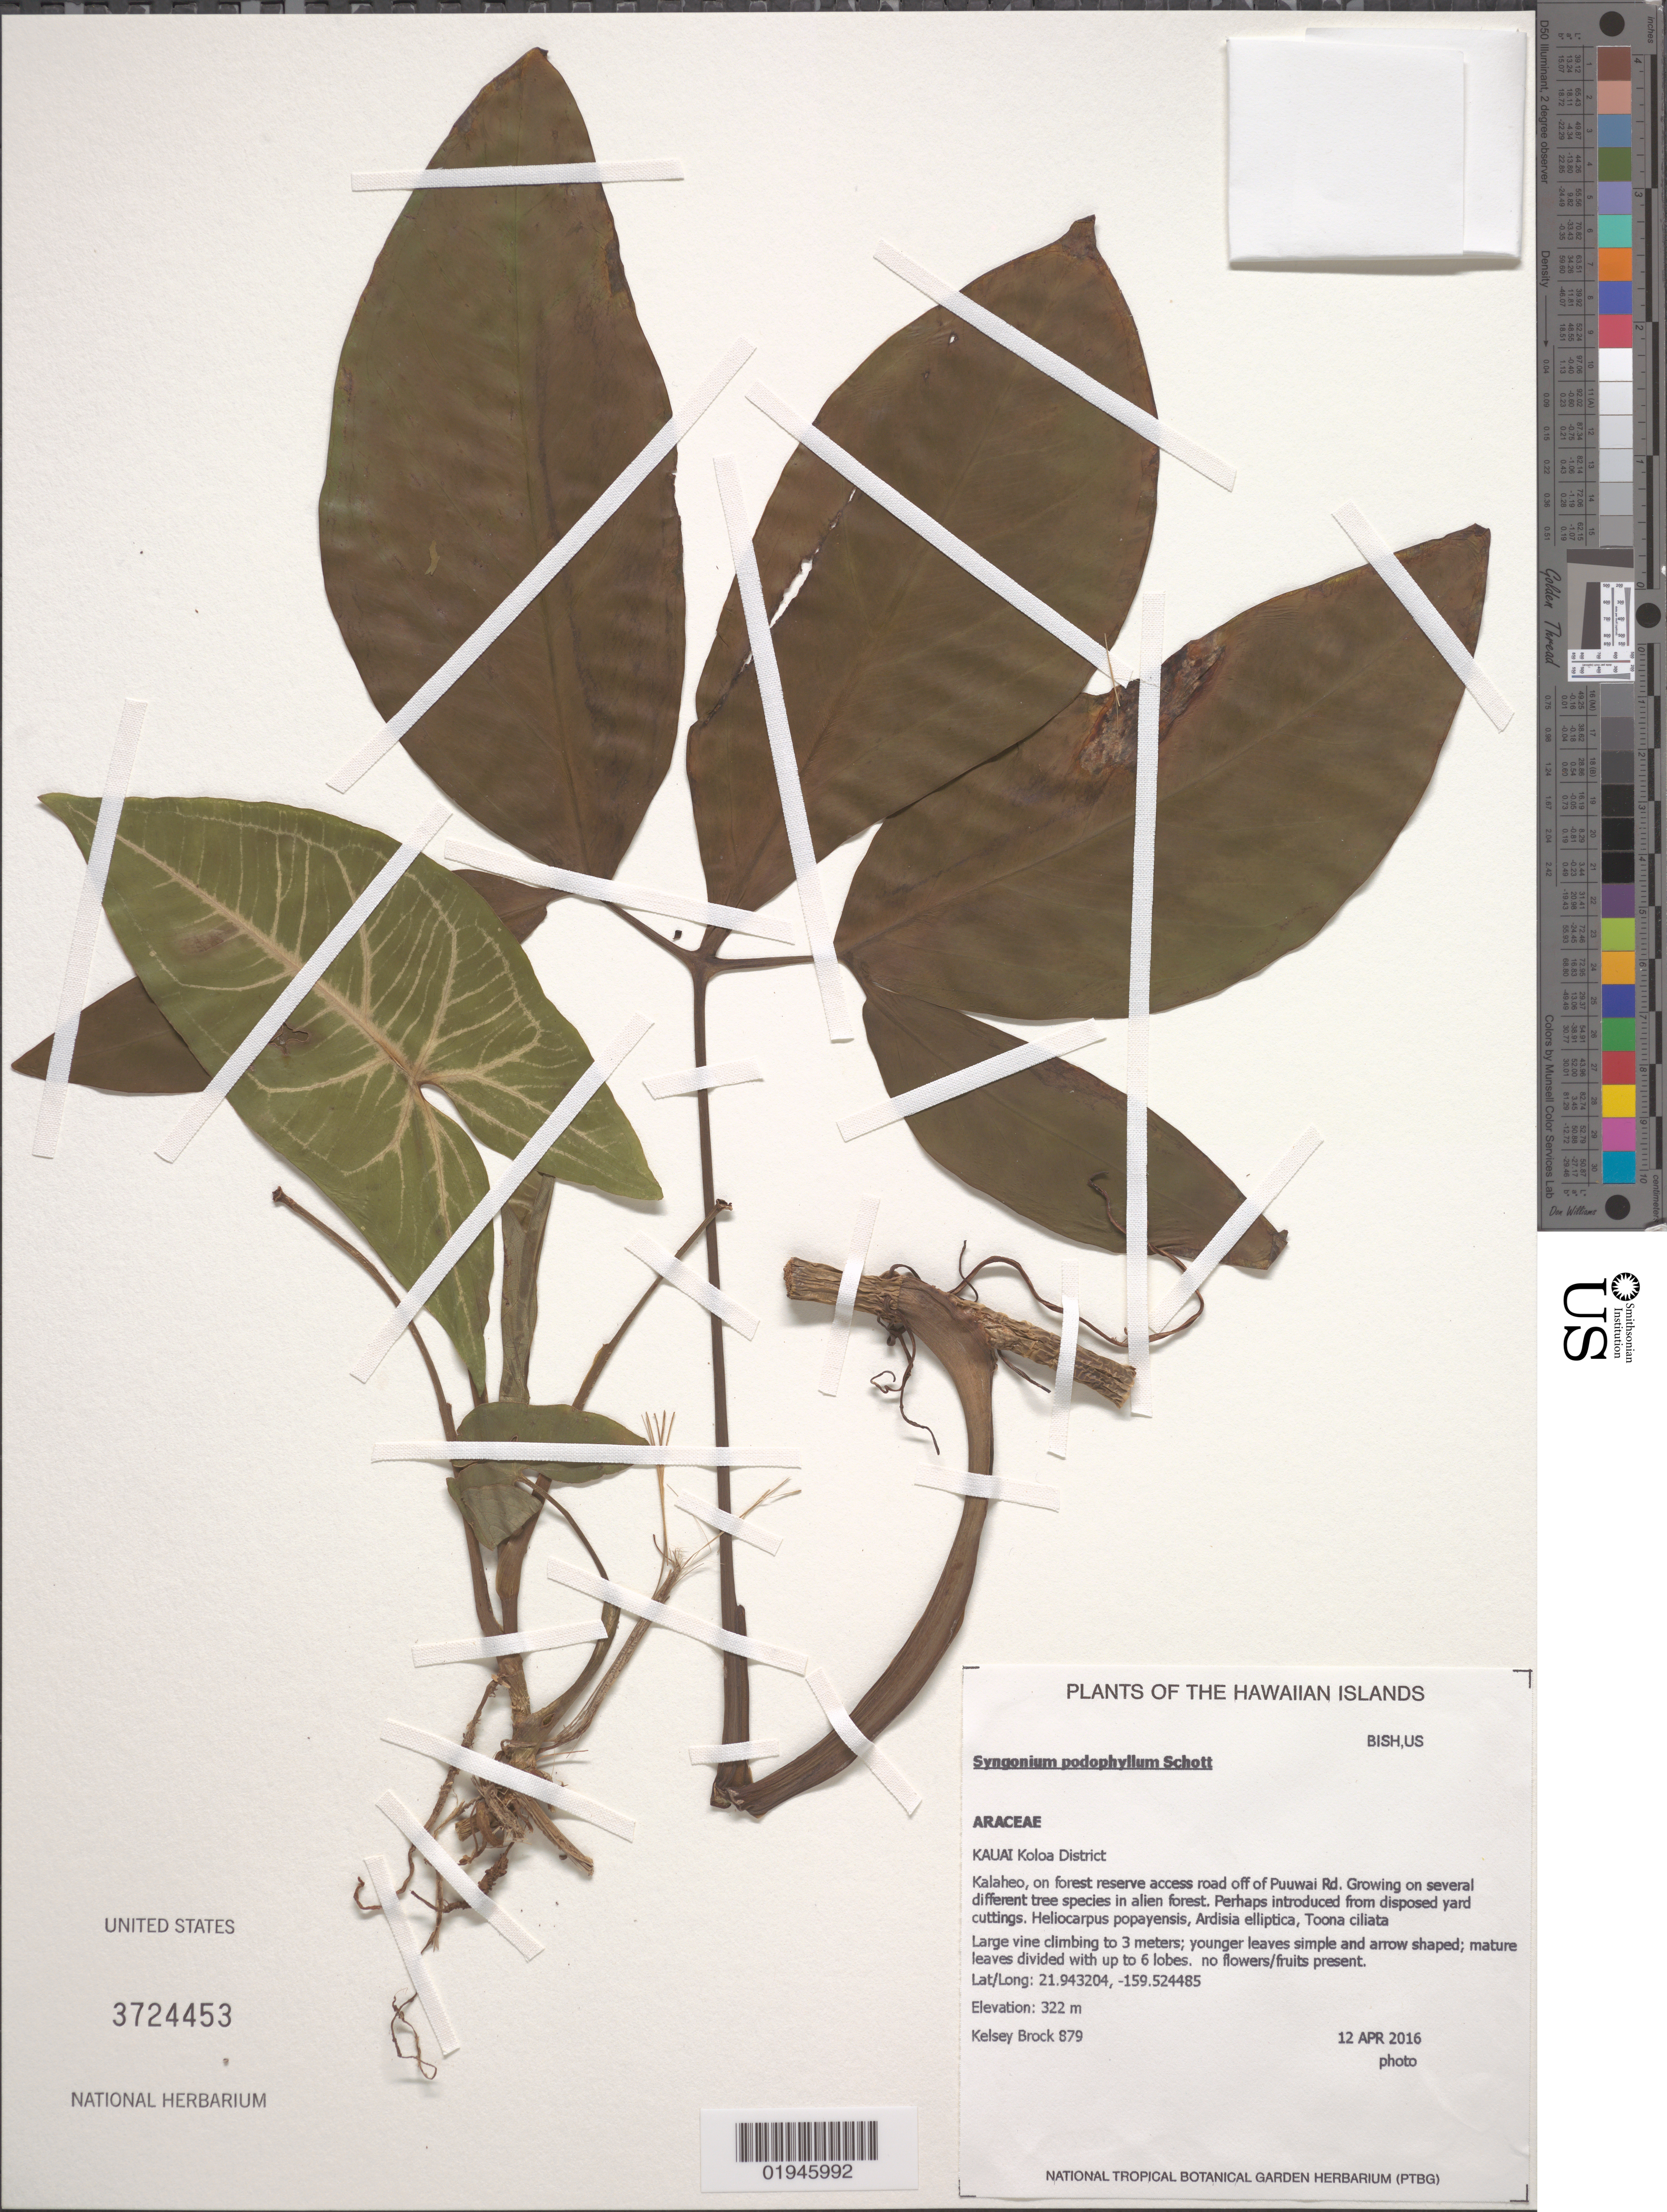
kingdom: Plantae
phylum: Tracheophyta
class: Liliopsida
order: Alismatales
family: Araceae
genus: Syngonium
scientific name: Syngonium podophyllum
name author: Schott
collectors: K. Brock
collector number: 879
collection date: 2016-04-12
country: United States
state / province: Hawaii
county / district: Kauai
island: Kaua'i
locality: Koloa District, Kaloaheo, on forest reserve access road off of Puuwai Rd.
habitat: Alien forest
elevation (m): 322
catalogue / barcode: US 3724453